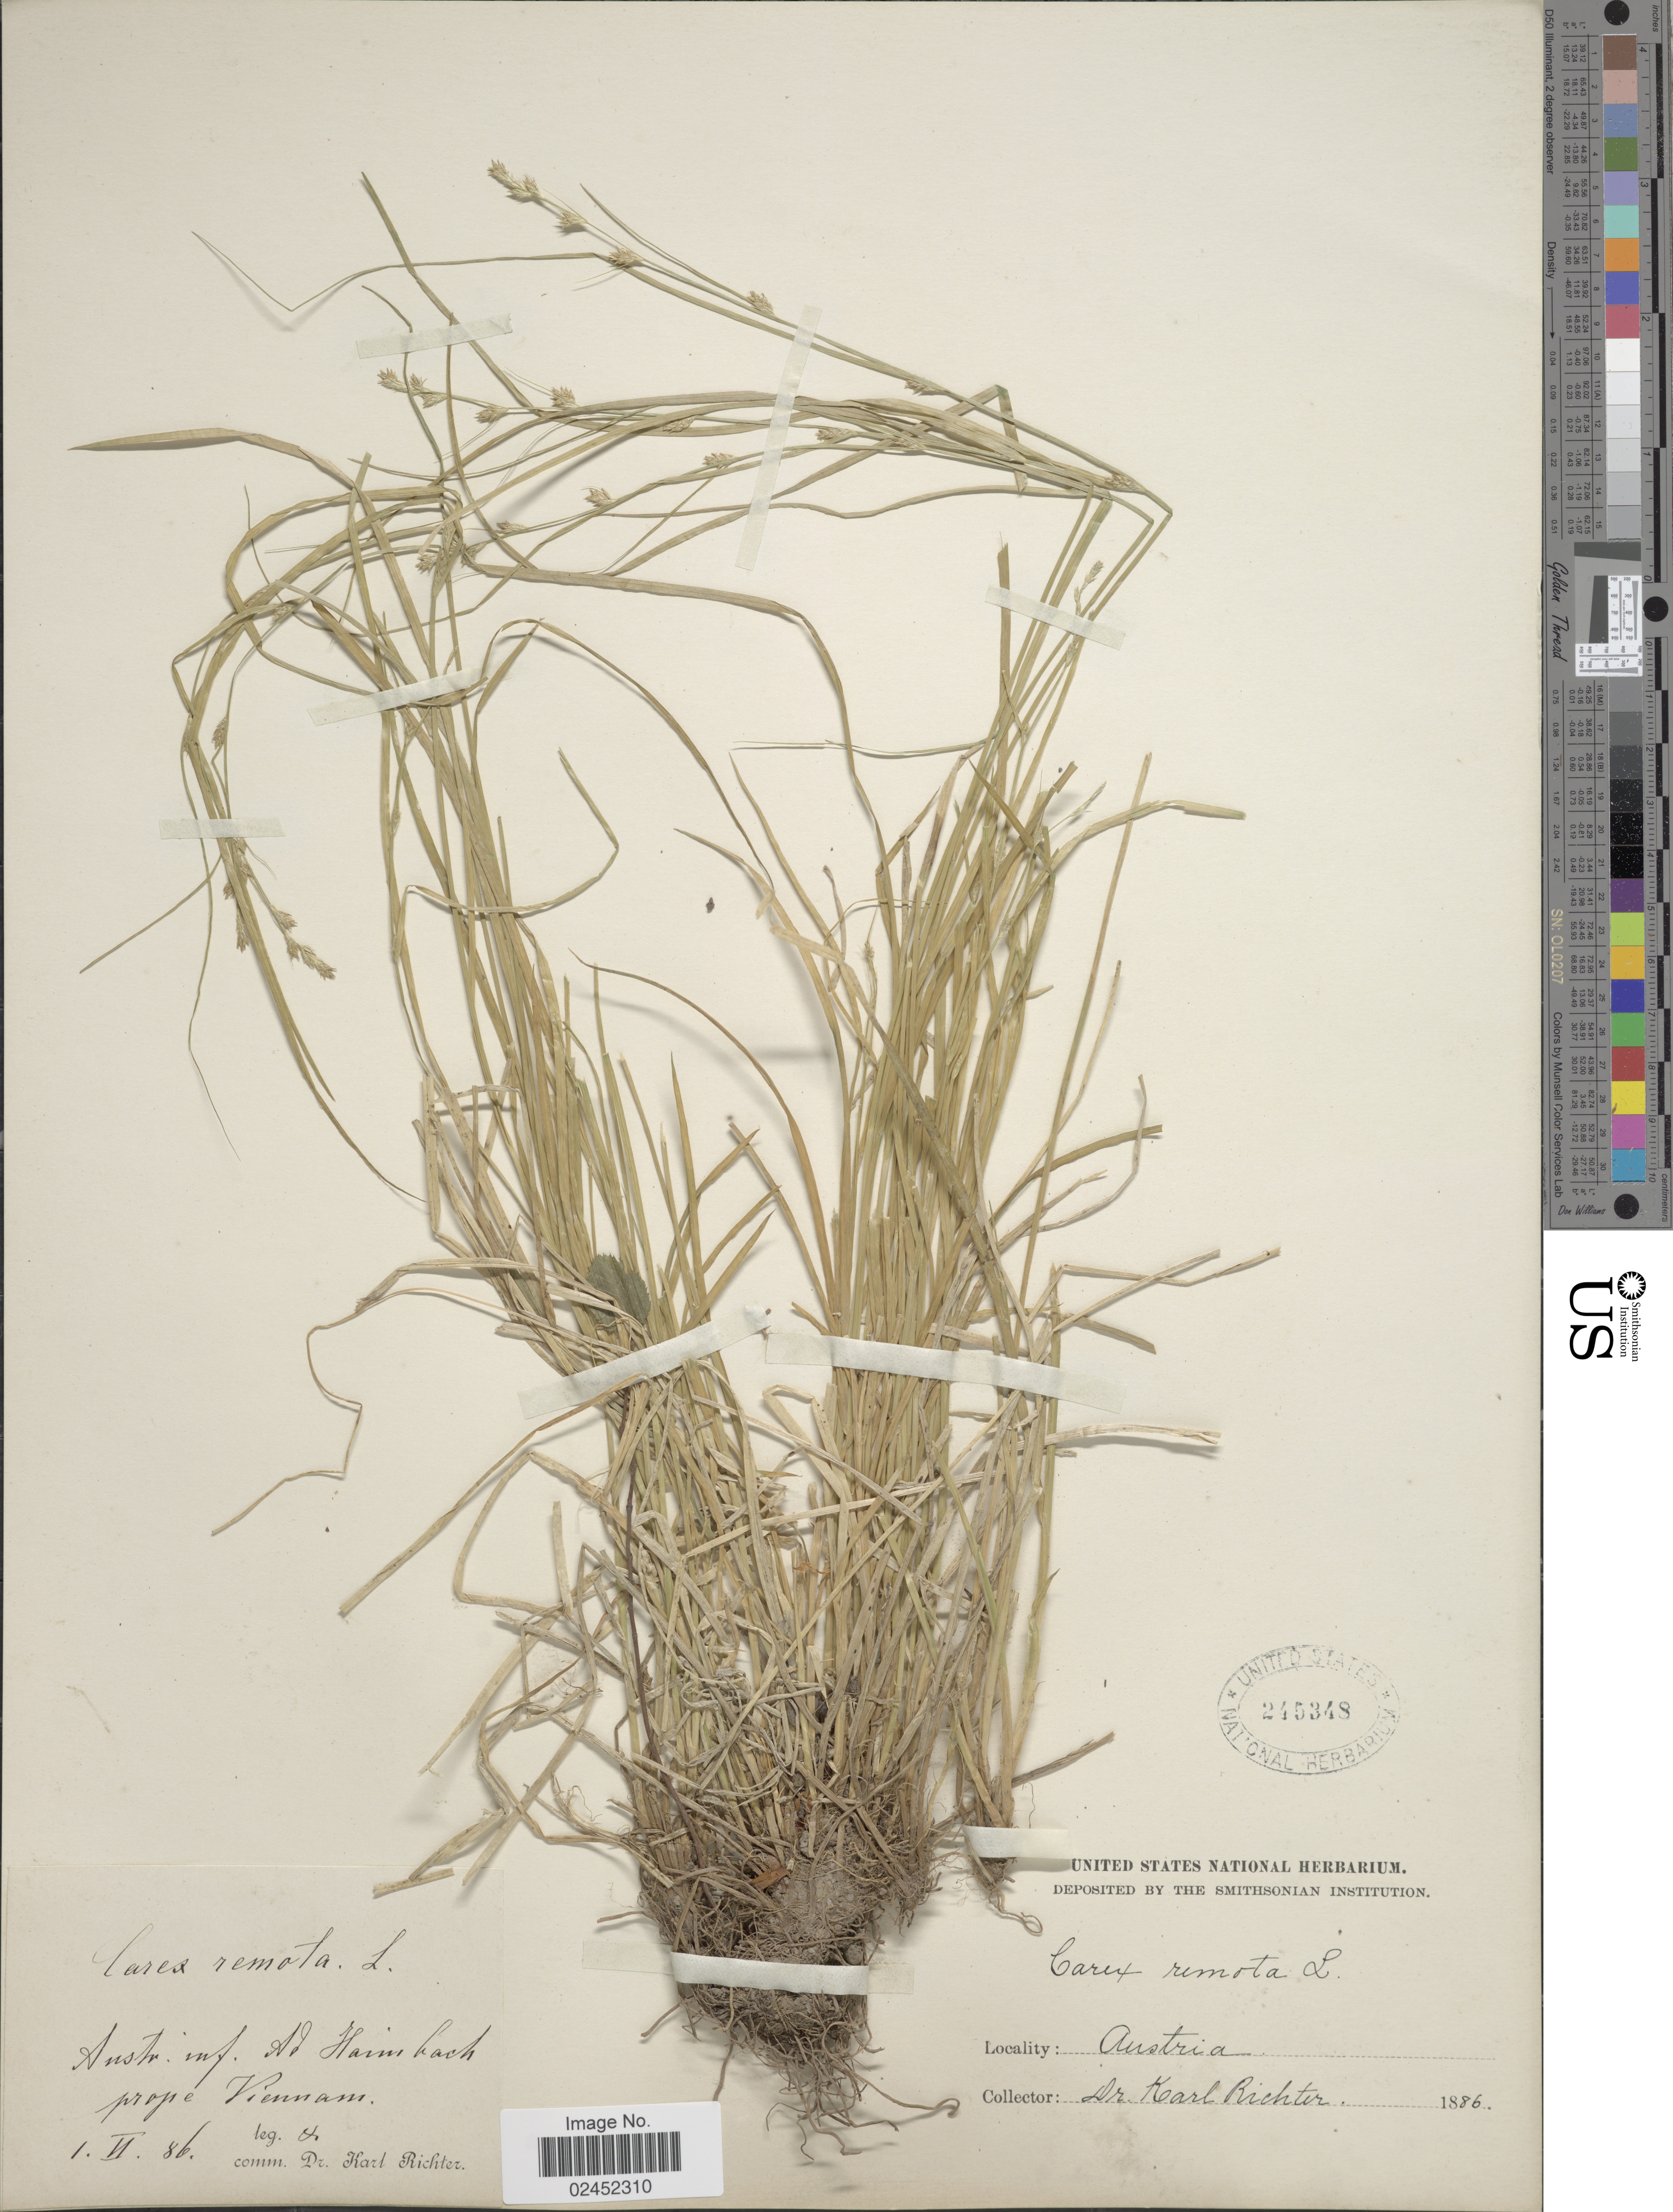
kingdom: Plantae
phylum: Tracheophyta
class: Liliopsida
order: Poales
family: Cyperaceae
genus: Carex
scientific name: Carex remota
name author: L.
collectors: K. Richter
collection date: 1886-06-01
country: Austria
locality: Austr. inf. Ad. harm bach prope Viennam.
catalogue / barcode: US 245348